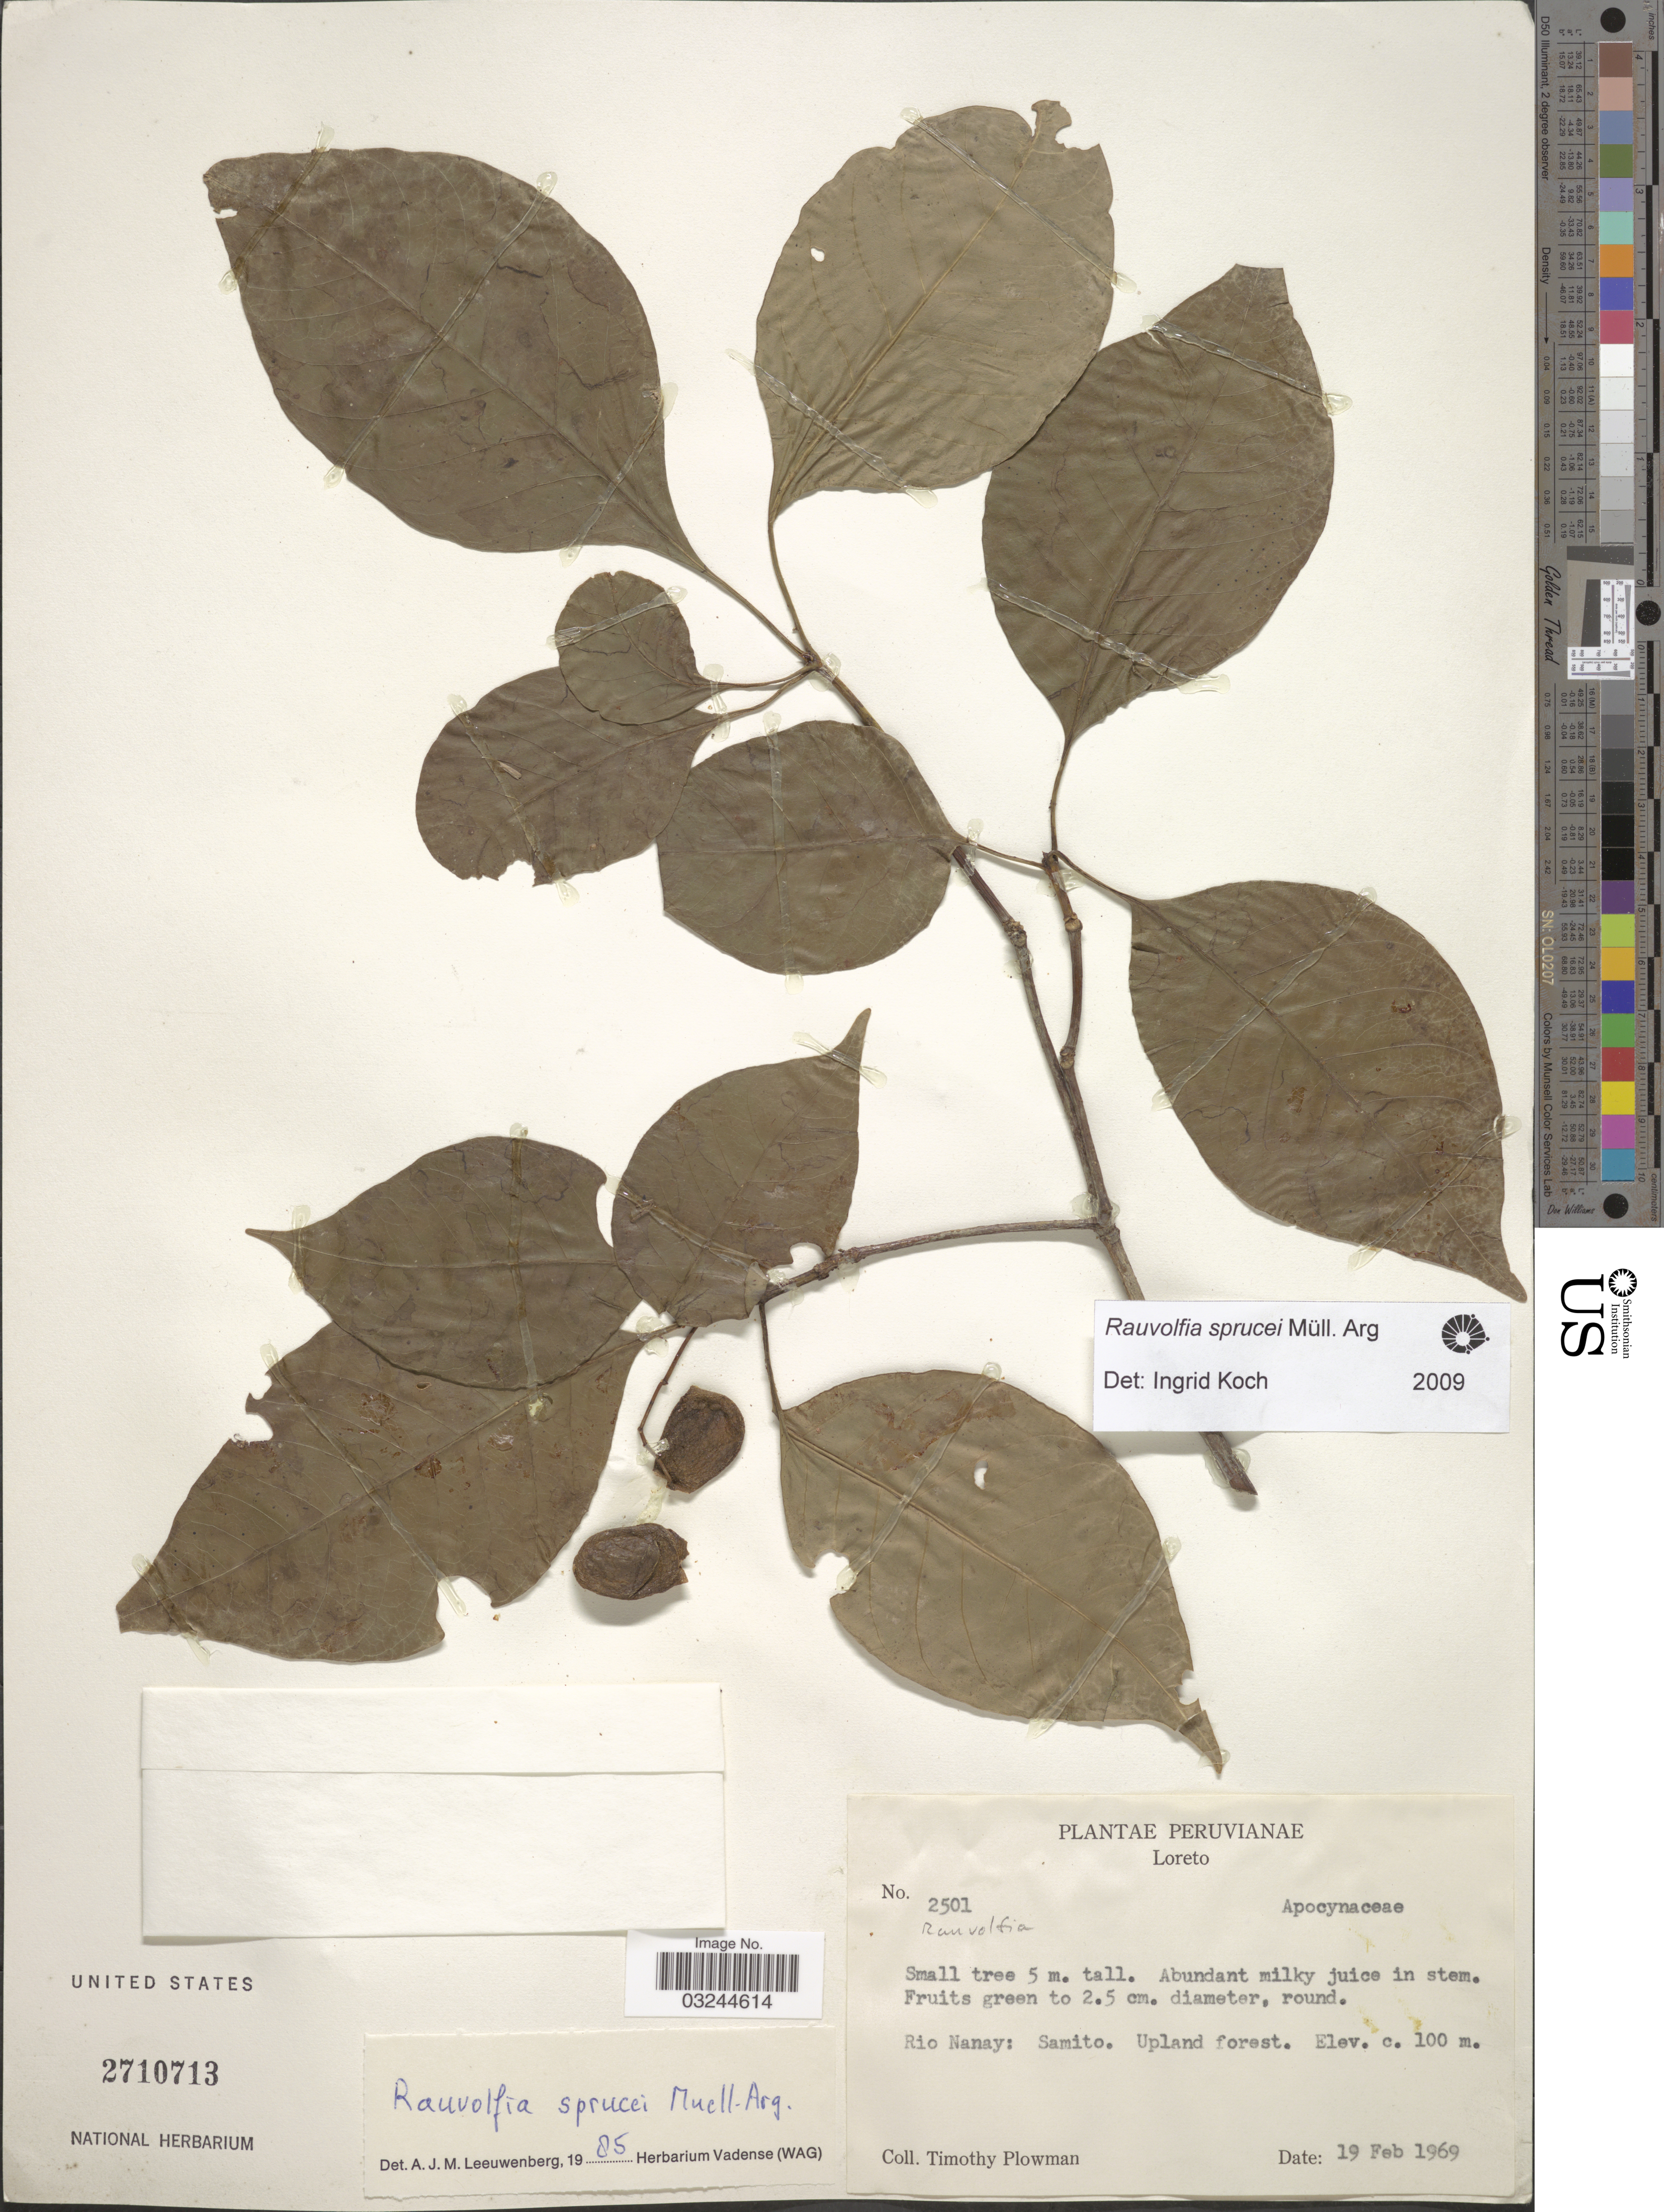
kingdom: Plantae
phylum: Tracheophyta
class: Magnoliopsida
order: Gentianales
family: Apocynaceae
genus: Rauvolfia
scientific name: Rauvolfia sprucei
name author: Müll. Arg.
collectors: T. Plowman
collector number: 2501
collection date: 1969-02-19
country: Peru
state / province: Loreto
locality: Rio Nanay: Samito.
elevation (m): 100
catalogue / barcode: US 2710713